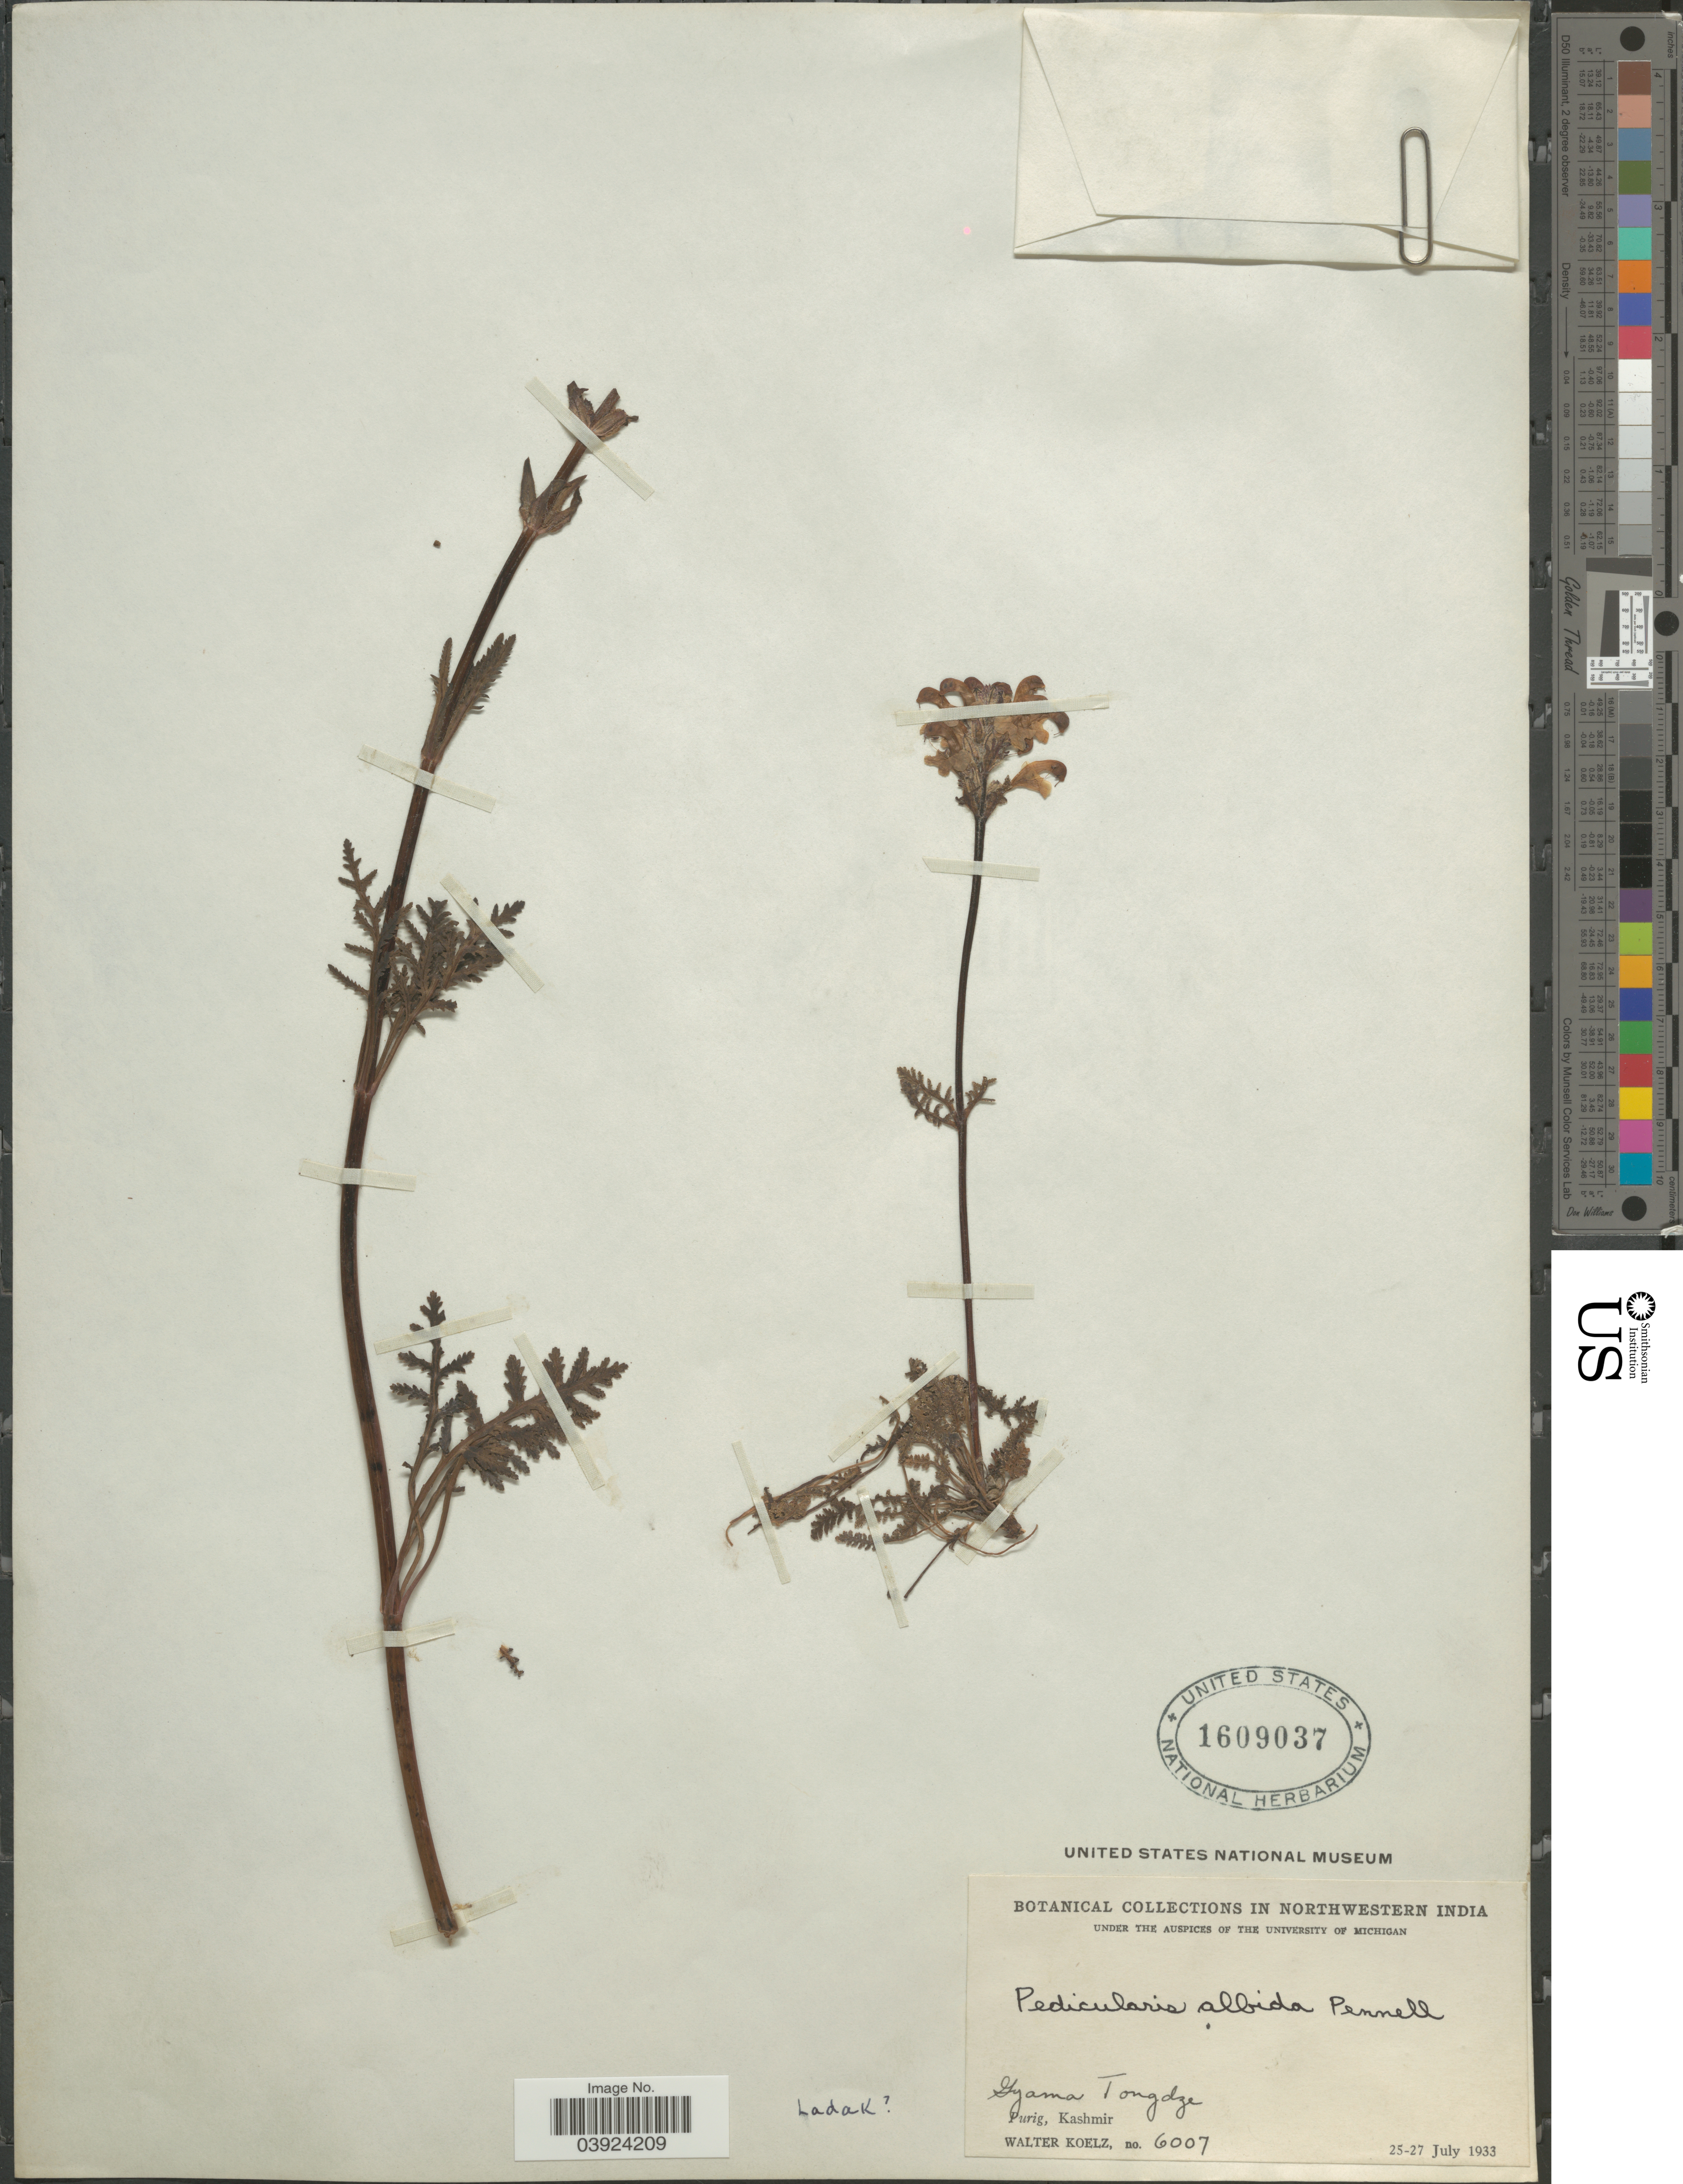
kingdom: Plantae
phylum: Tracheophyta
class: Magnoliopsida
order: Lamiales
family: Orobanchaceae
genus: Pedicularis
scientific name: Pedicularis cheilanthifolia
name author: Schrenk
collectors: W. N. Koelz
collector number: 6007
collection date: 1933-07-25/1933-07-27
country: India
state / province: Jammu and Kashmir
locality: Northwestern India. Gyama Tongdze. Purig, Kashmir.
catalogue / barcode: US 1609037